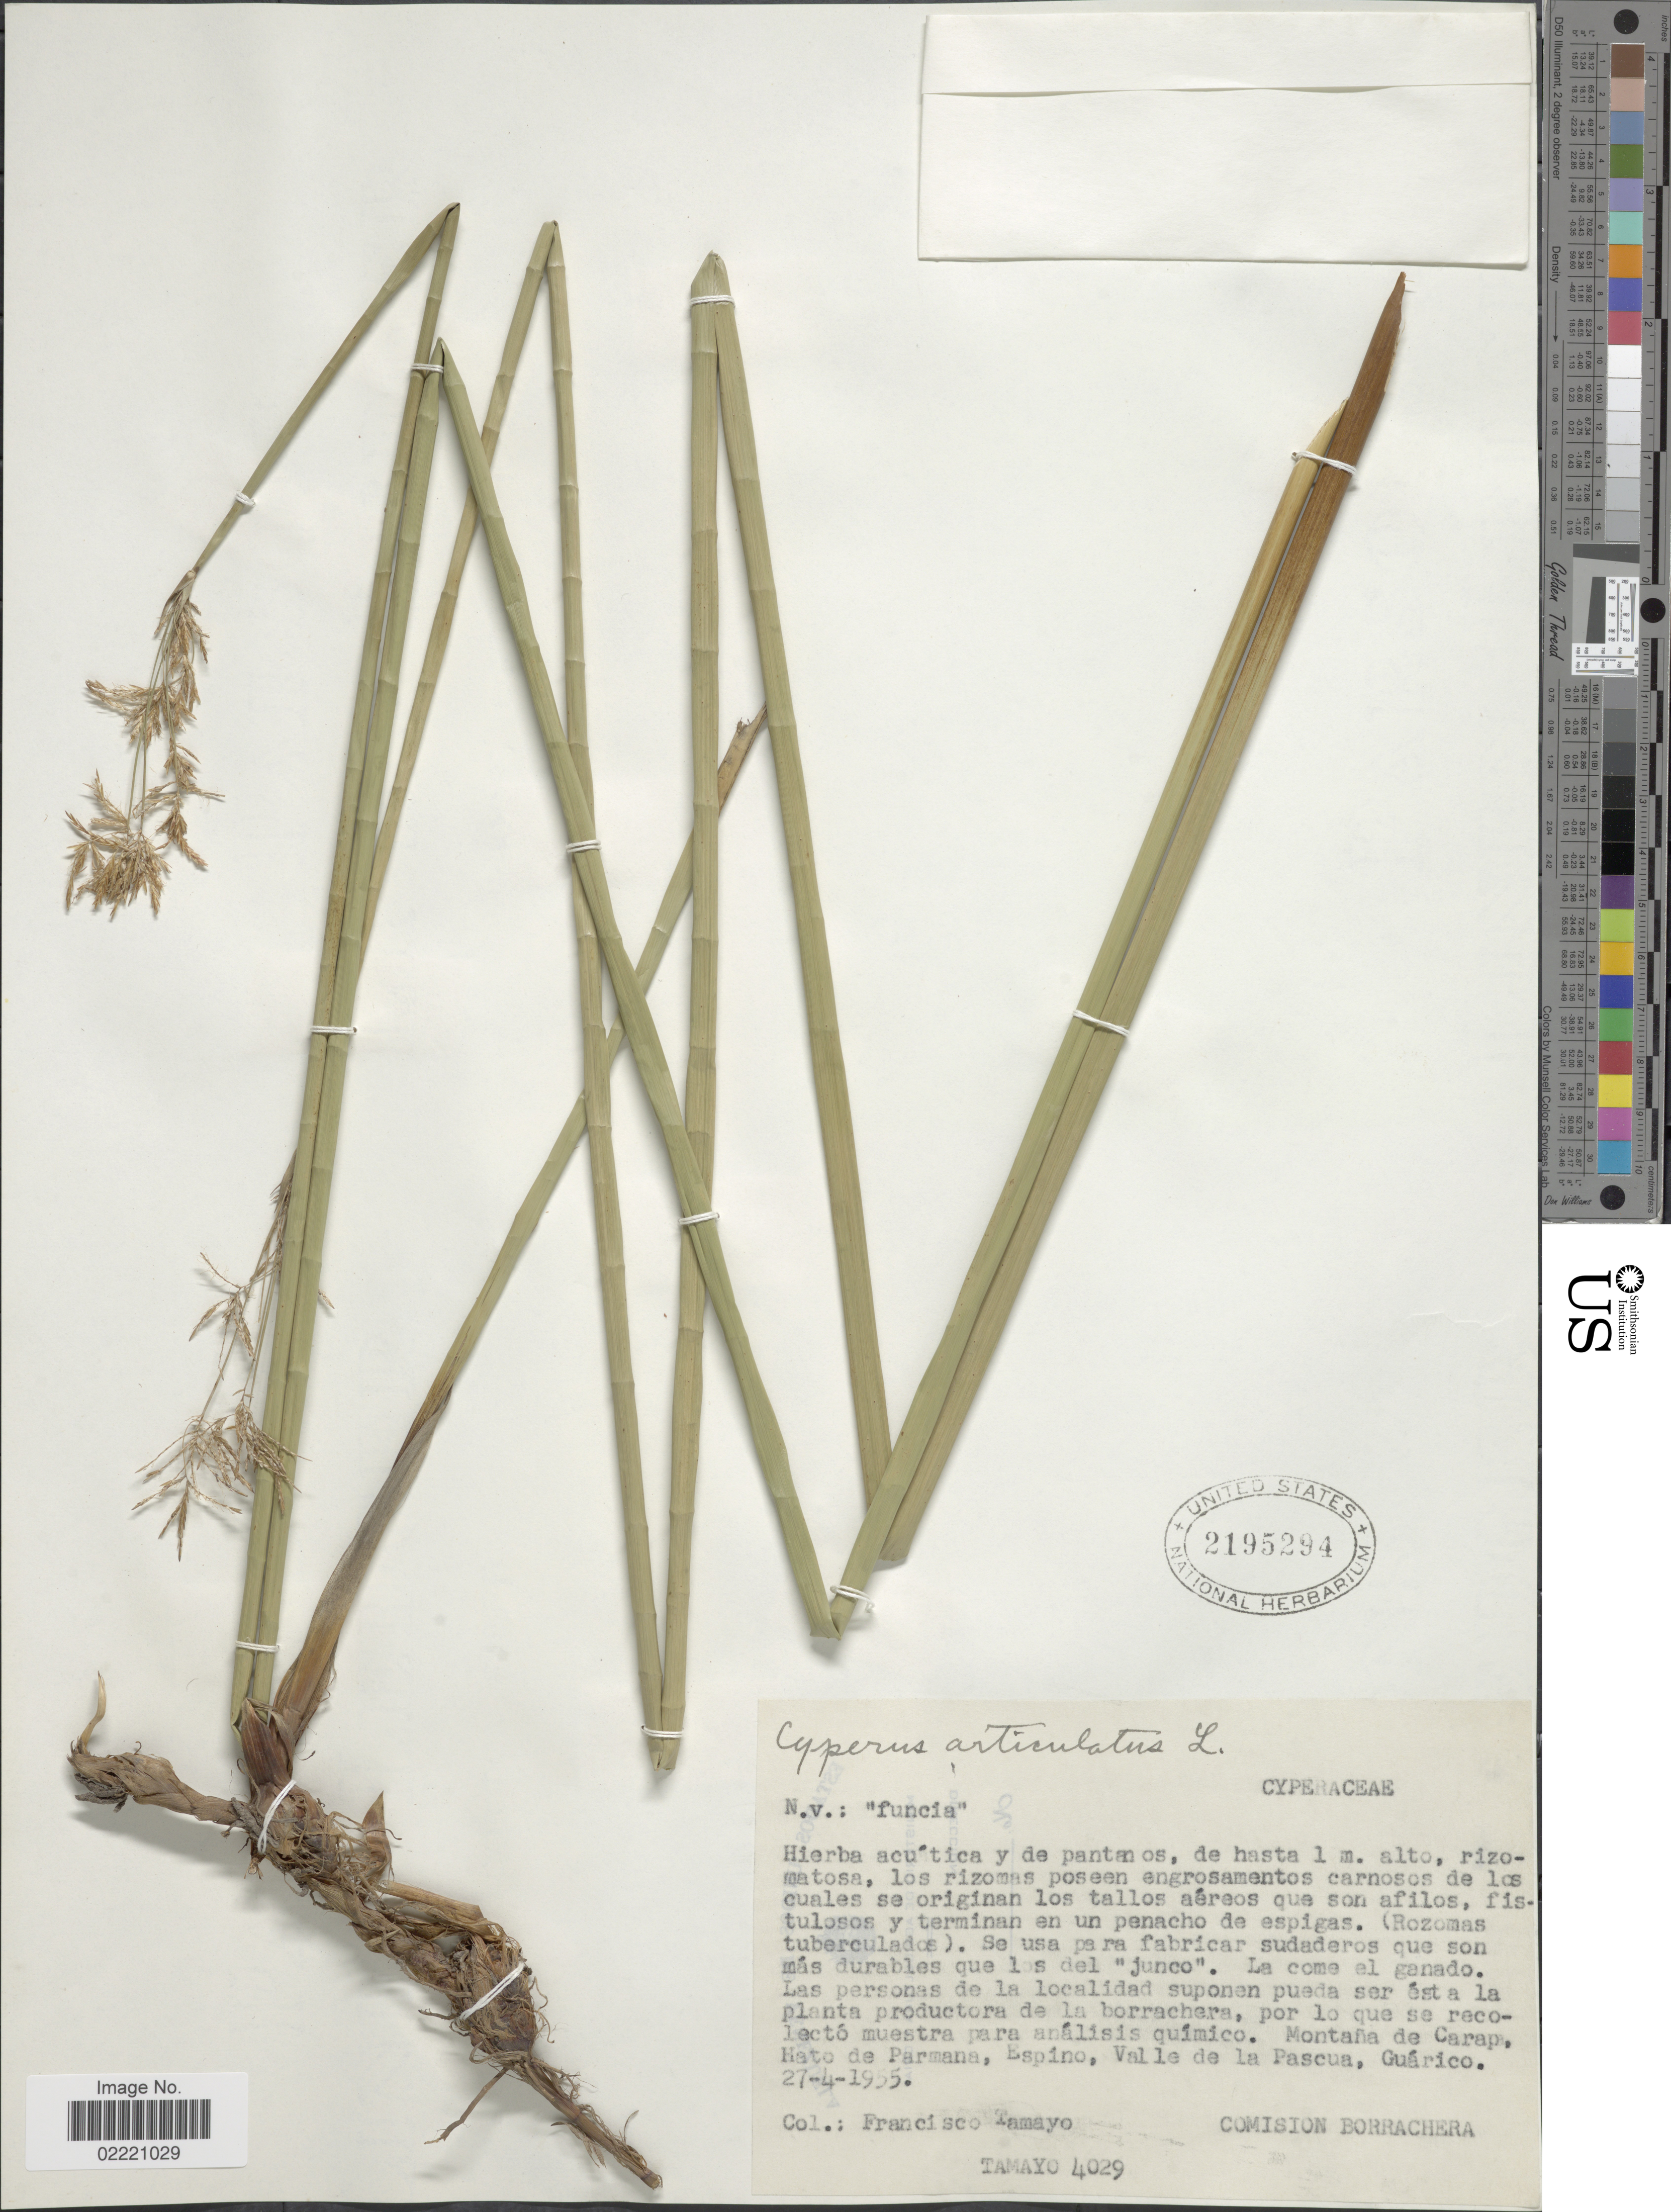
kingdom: Plantae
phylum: Tracheophyta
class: Liliopsida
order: Poales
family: Cyperaceae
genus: Cyperus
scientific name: Cyperus articulatus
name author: L.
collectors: F. Tamayo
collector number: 4029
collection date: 1955-04-27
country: Venezuela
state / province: Guárico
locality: Montana de Carap, Hato de Parmana, Espino, Valle de la Pascua.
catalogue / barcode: US 219294